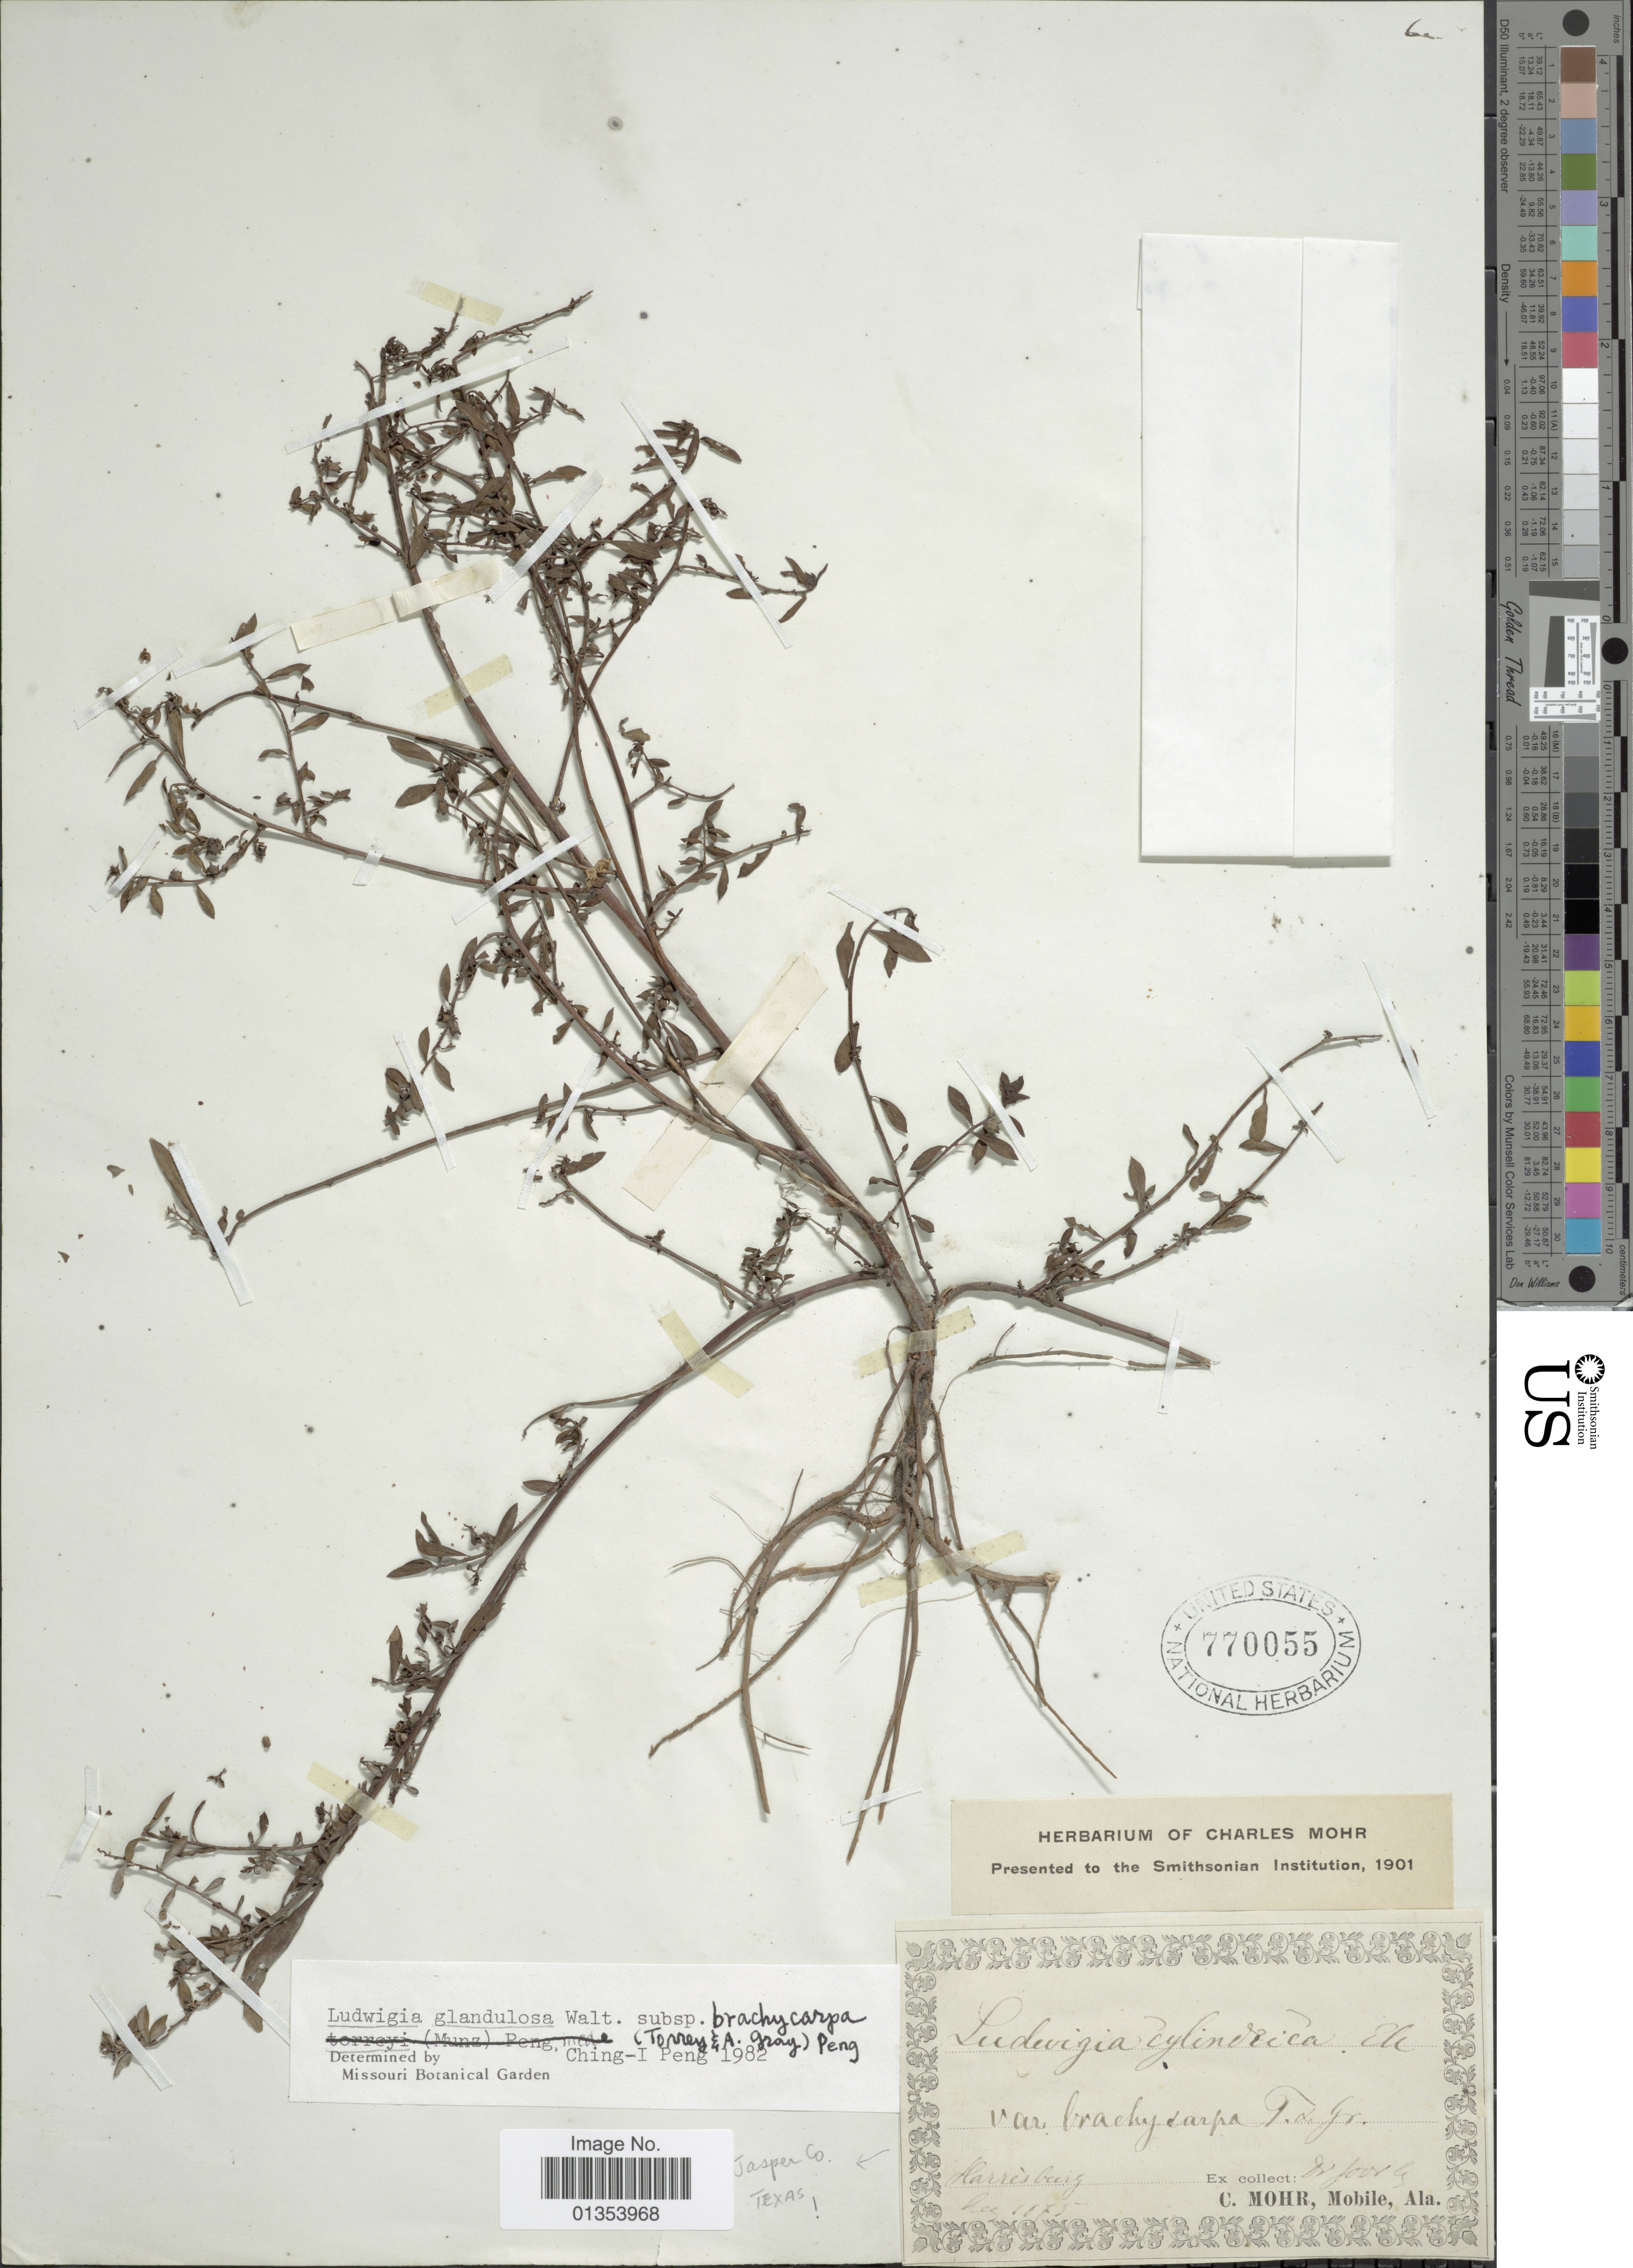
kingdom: Plantae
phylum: Tracheophyta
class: Magnoliopsida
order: Myrtales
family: Onagraceae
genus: Ludwigia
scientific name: Ludwigia glandulosa subsp. brachycarpa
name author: (Torr. & A. Gray) C.I. Peng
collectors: C. T. Mohr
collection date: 1875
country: United States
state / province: Texas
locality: Jasper Co. Harresburg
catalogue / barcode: US 770055